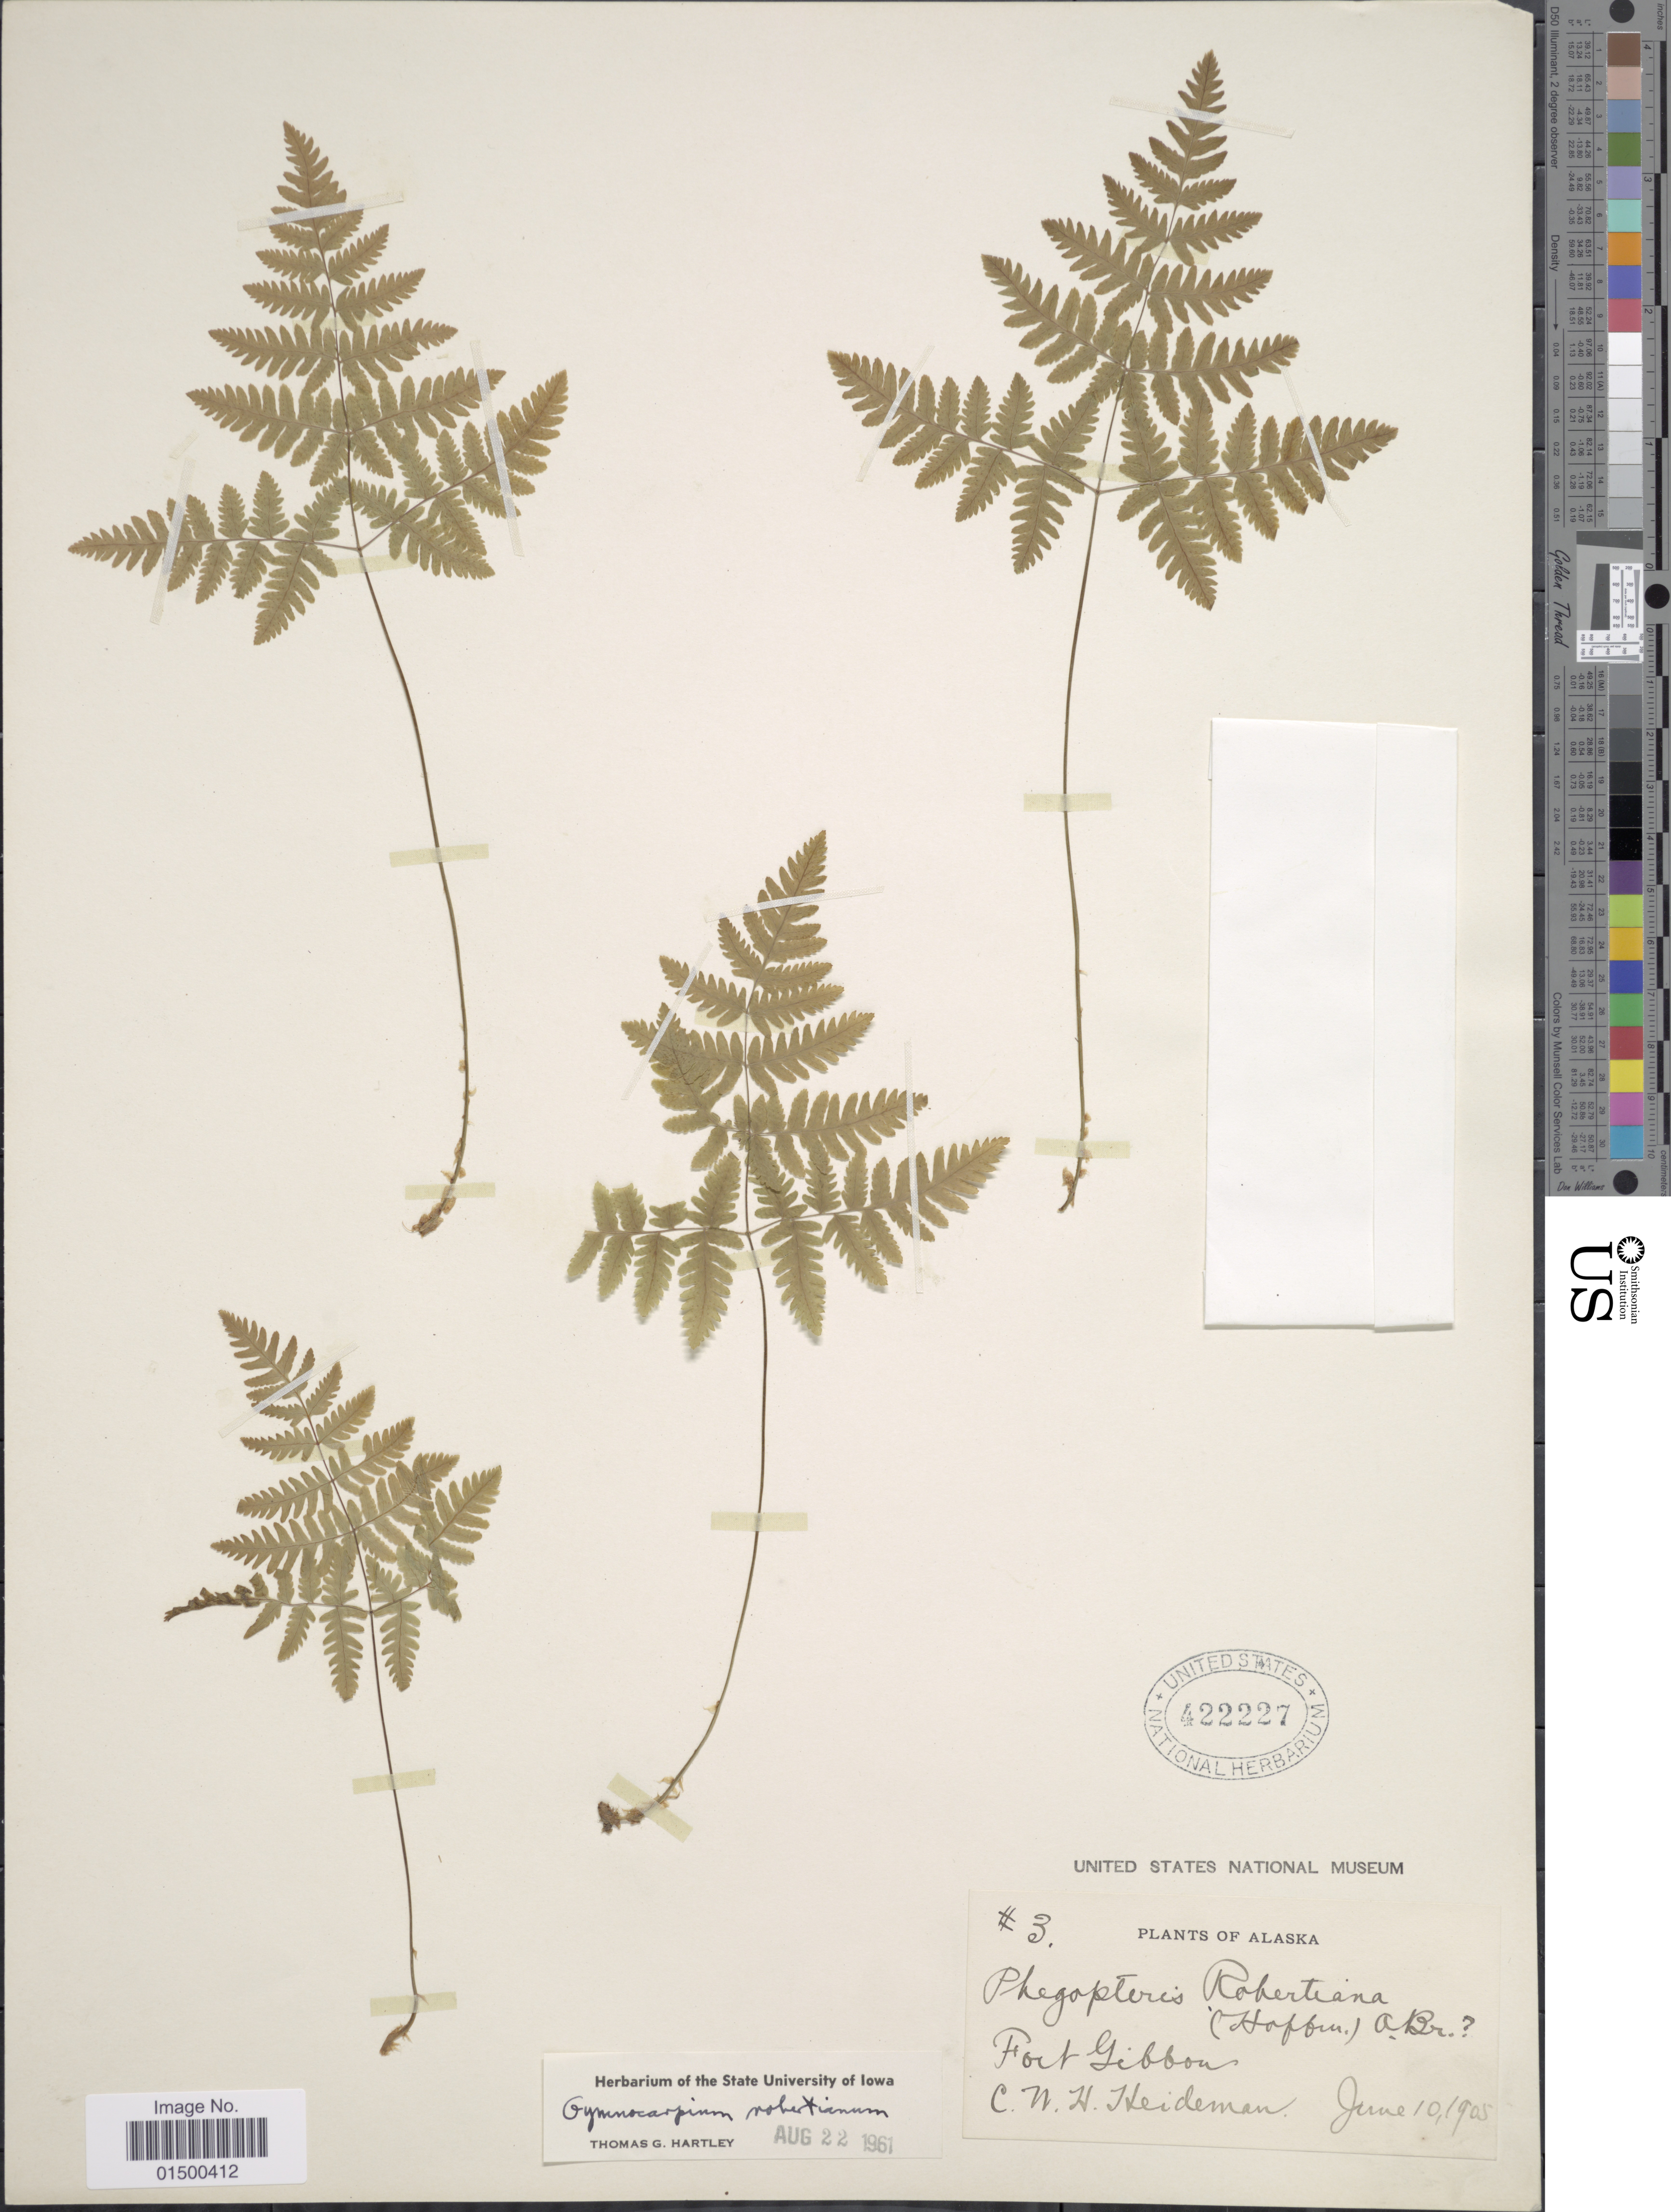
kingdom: Plantae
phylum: Tracheophyta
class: Polypodiopsida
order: Polypodiales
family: Cystopteridaceae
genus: Gymnocarpium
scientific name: Gymnocarpium robertianum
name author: (Hoffm.) Newman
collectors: C. Heideman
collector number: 3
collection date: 1905-06-10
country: United States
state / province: Alaska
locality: Alaska, Fort Gibbon.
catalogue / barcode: US 422227